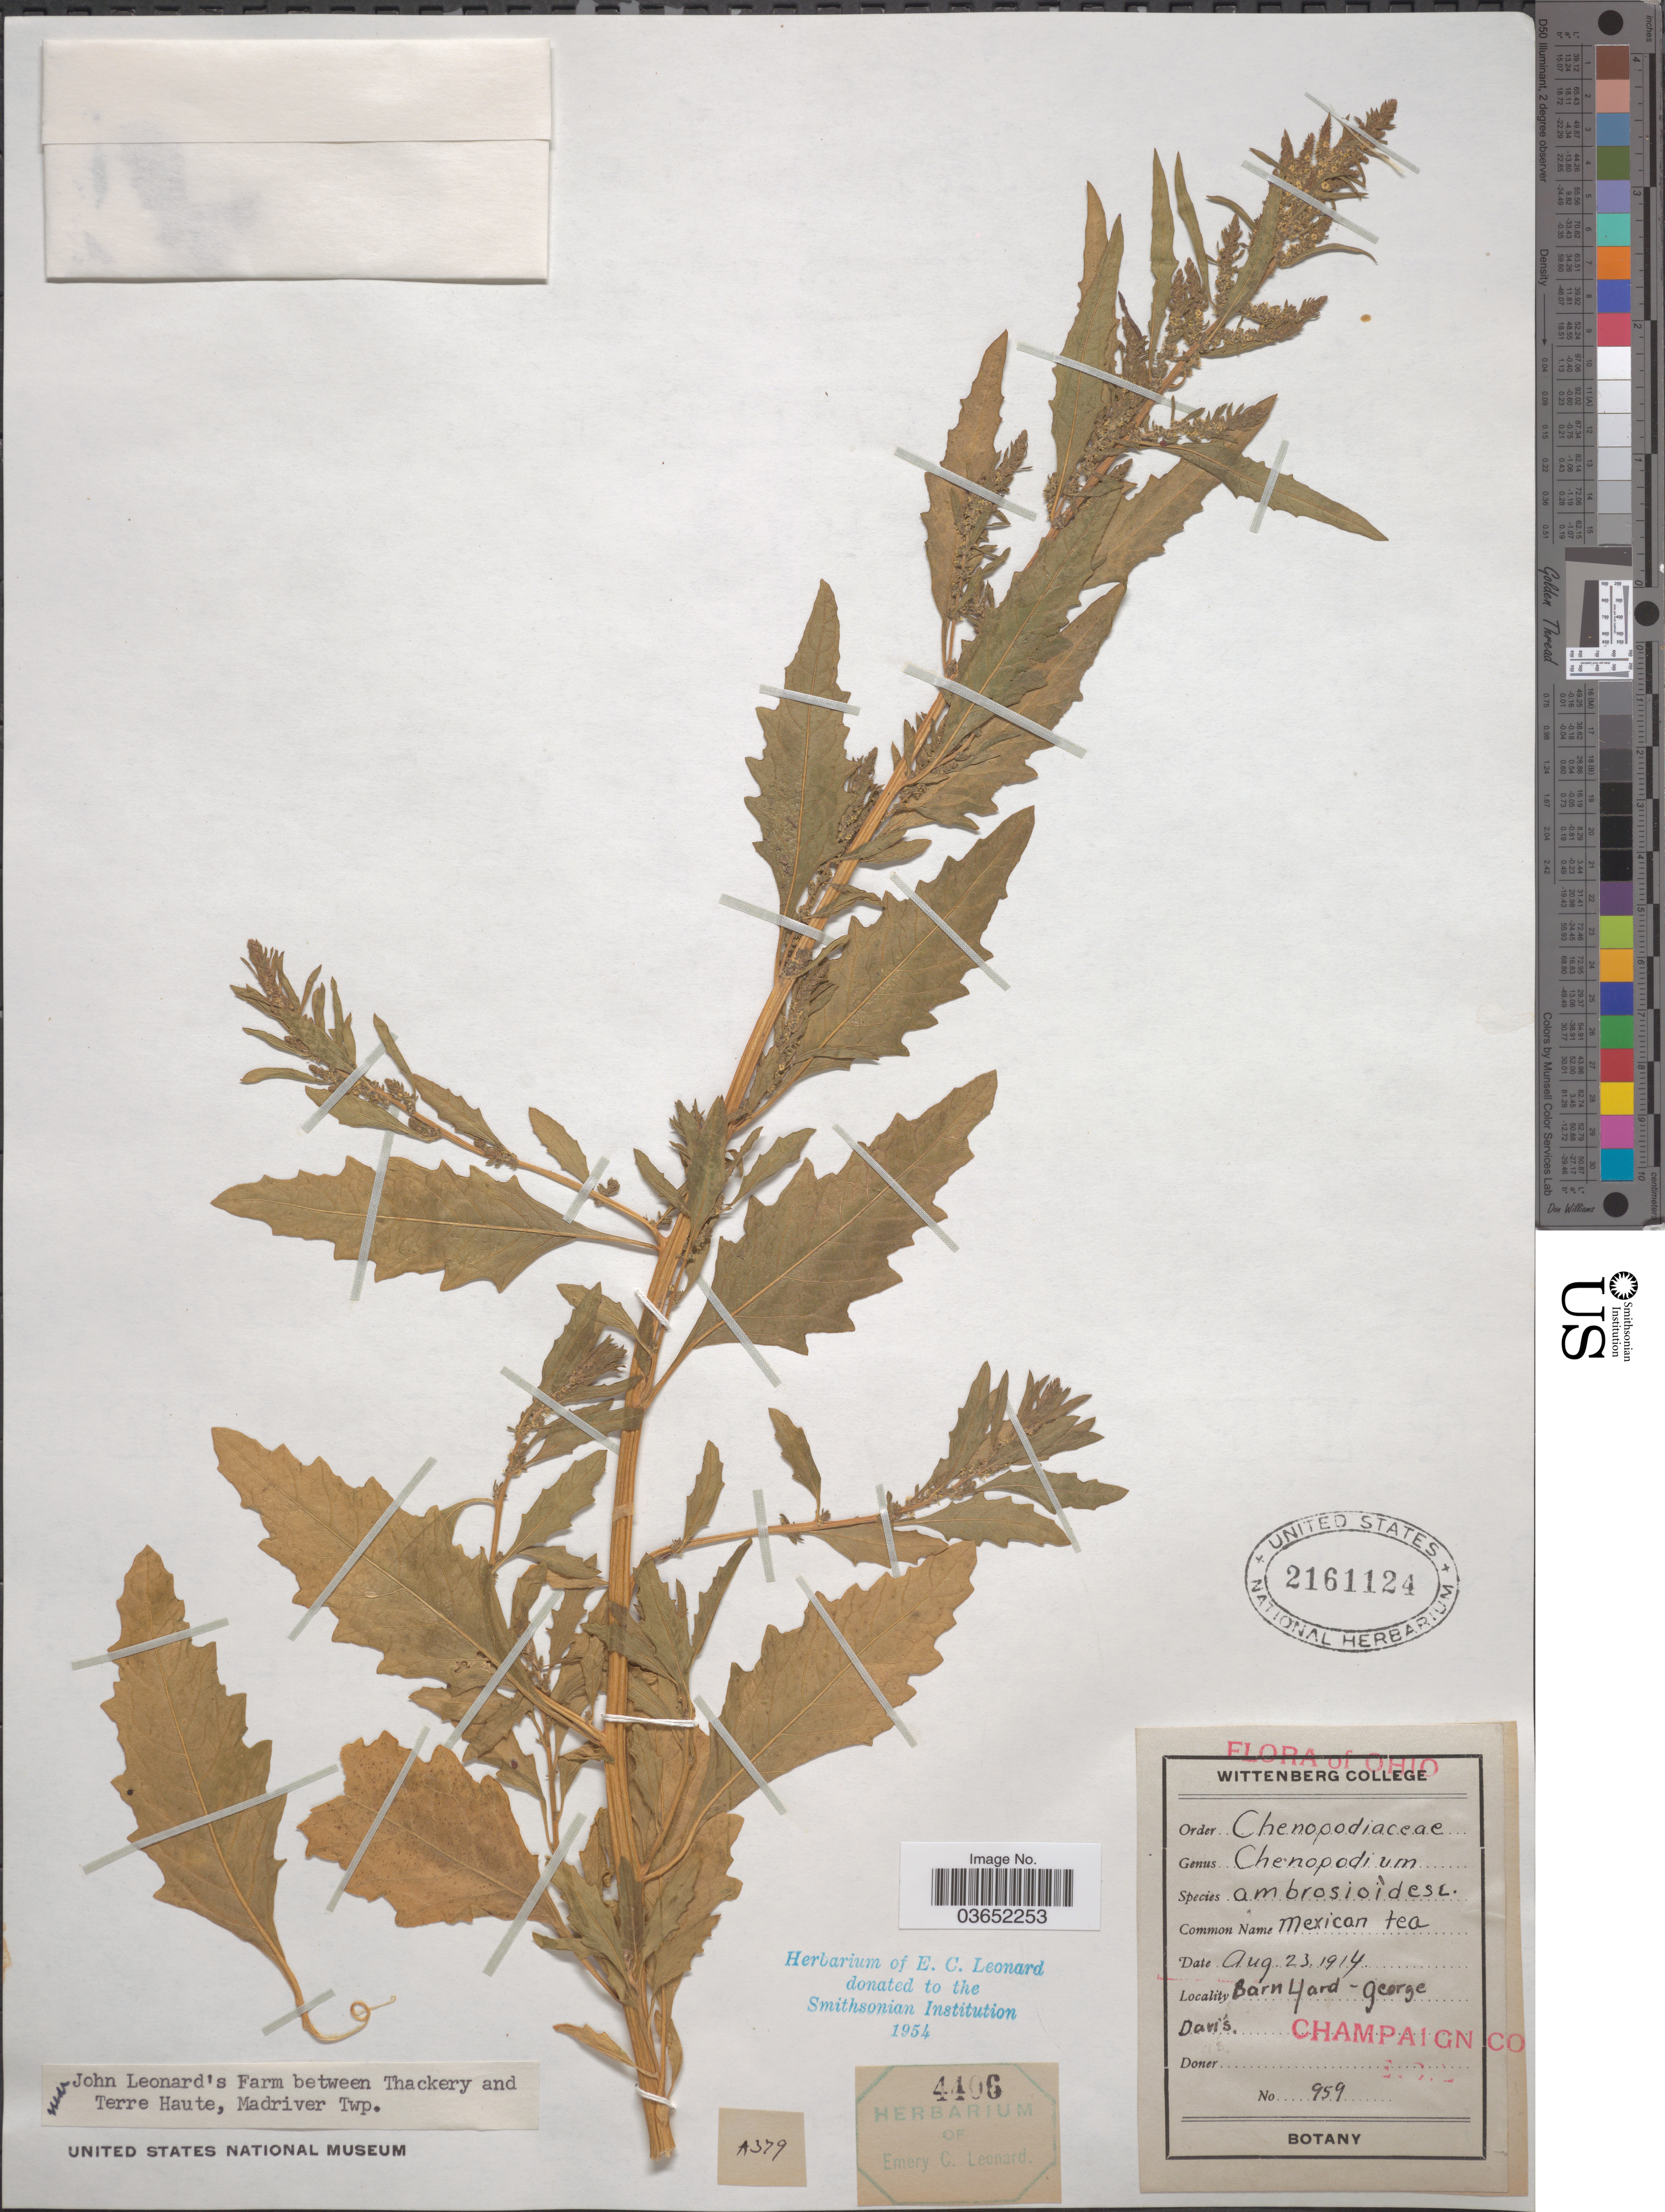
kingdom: Plantae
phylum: Tracheophyta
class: Magnoliopsida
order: Caryophyllales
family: Amaranthaceae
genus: Chenopodium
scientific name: Chenopodium ambrosioides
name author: L.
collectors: E. C. Leonard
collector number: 959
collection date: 1914-08-23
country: United States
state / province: Ohio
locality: Barn Yard - George Davi's. Champaign Co.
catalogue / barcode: US 2161124